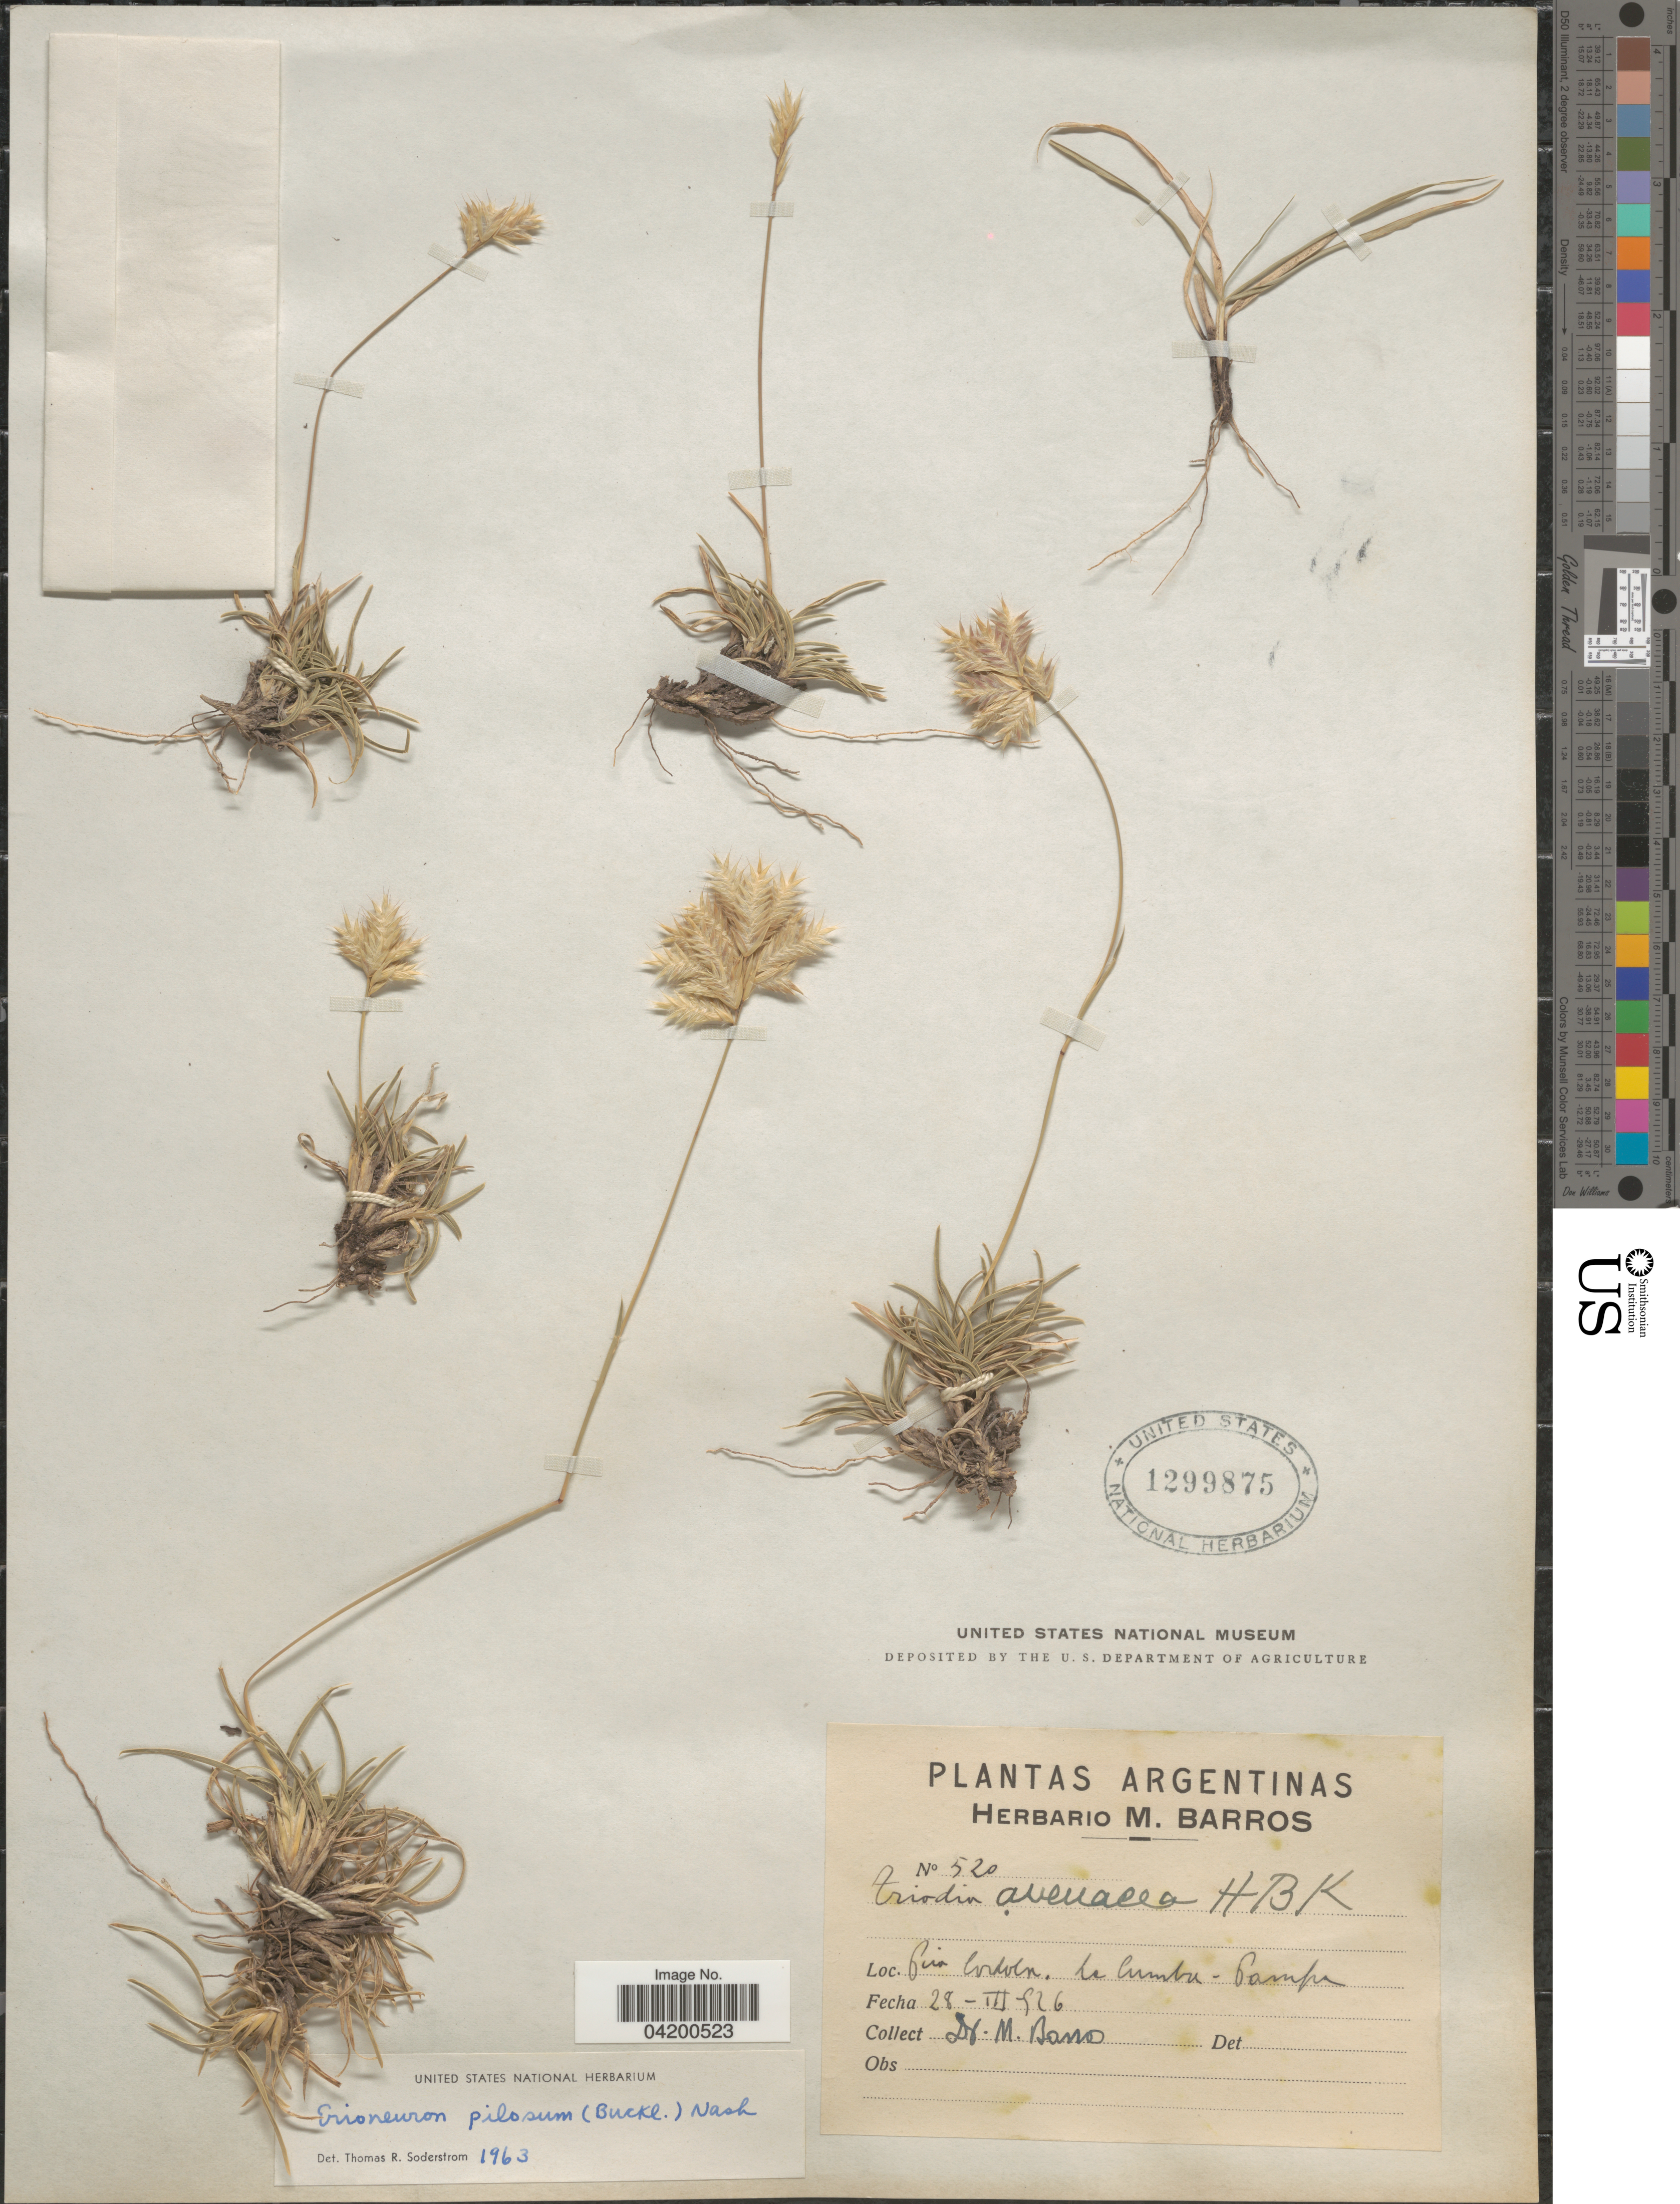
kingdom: Plantae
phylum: Tracheophyta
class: Liliopsida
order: Poales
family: Poaceae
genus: Erioneuron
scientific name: Erioneuron pilosum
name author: (Buckley) Nash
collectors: M. Barros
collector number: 520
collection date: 1926-03-28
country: Argentina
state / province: Cordoba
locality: La Cumbre-Pampa.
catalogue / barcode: US 1299875